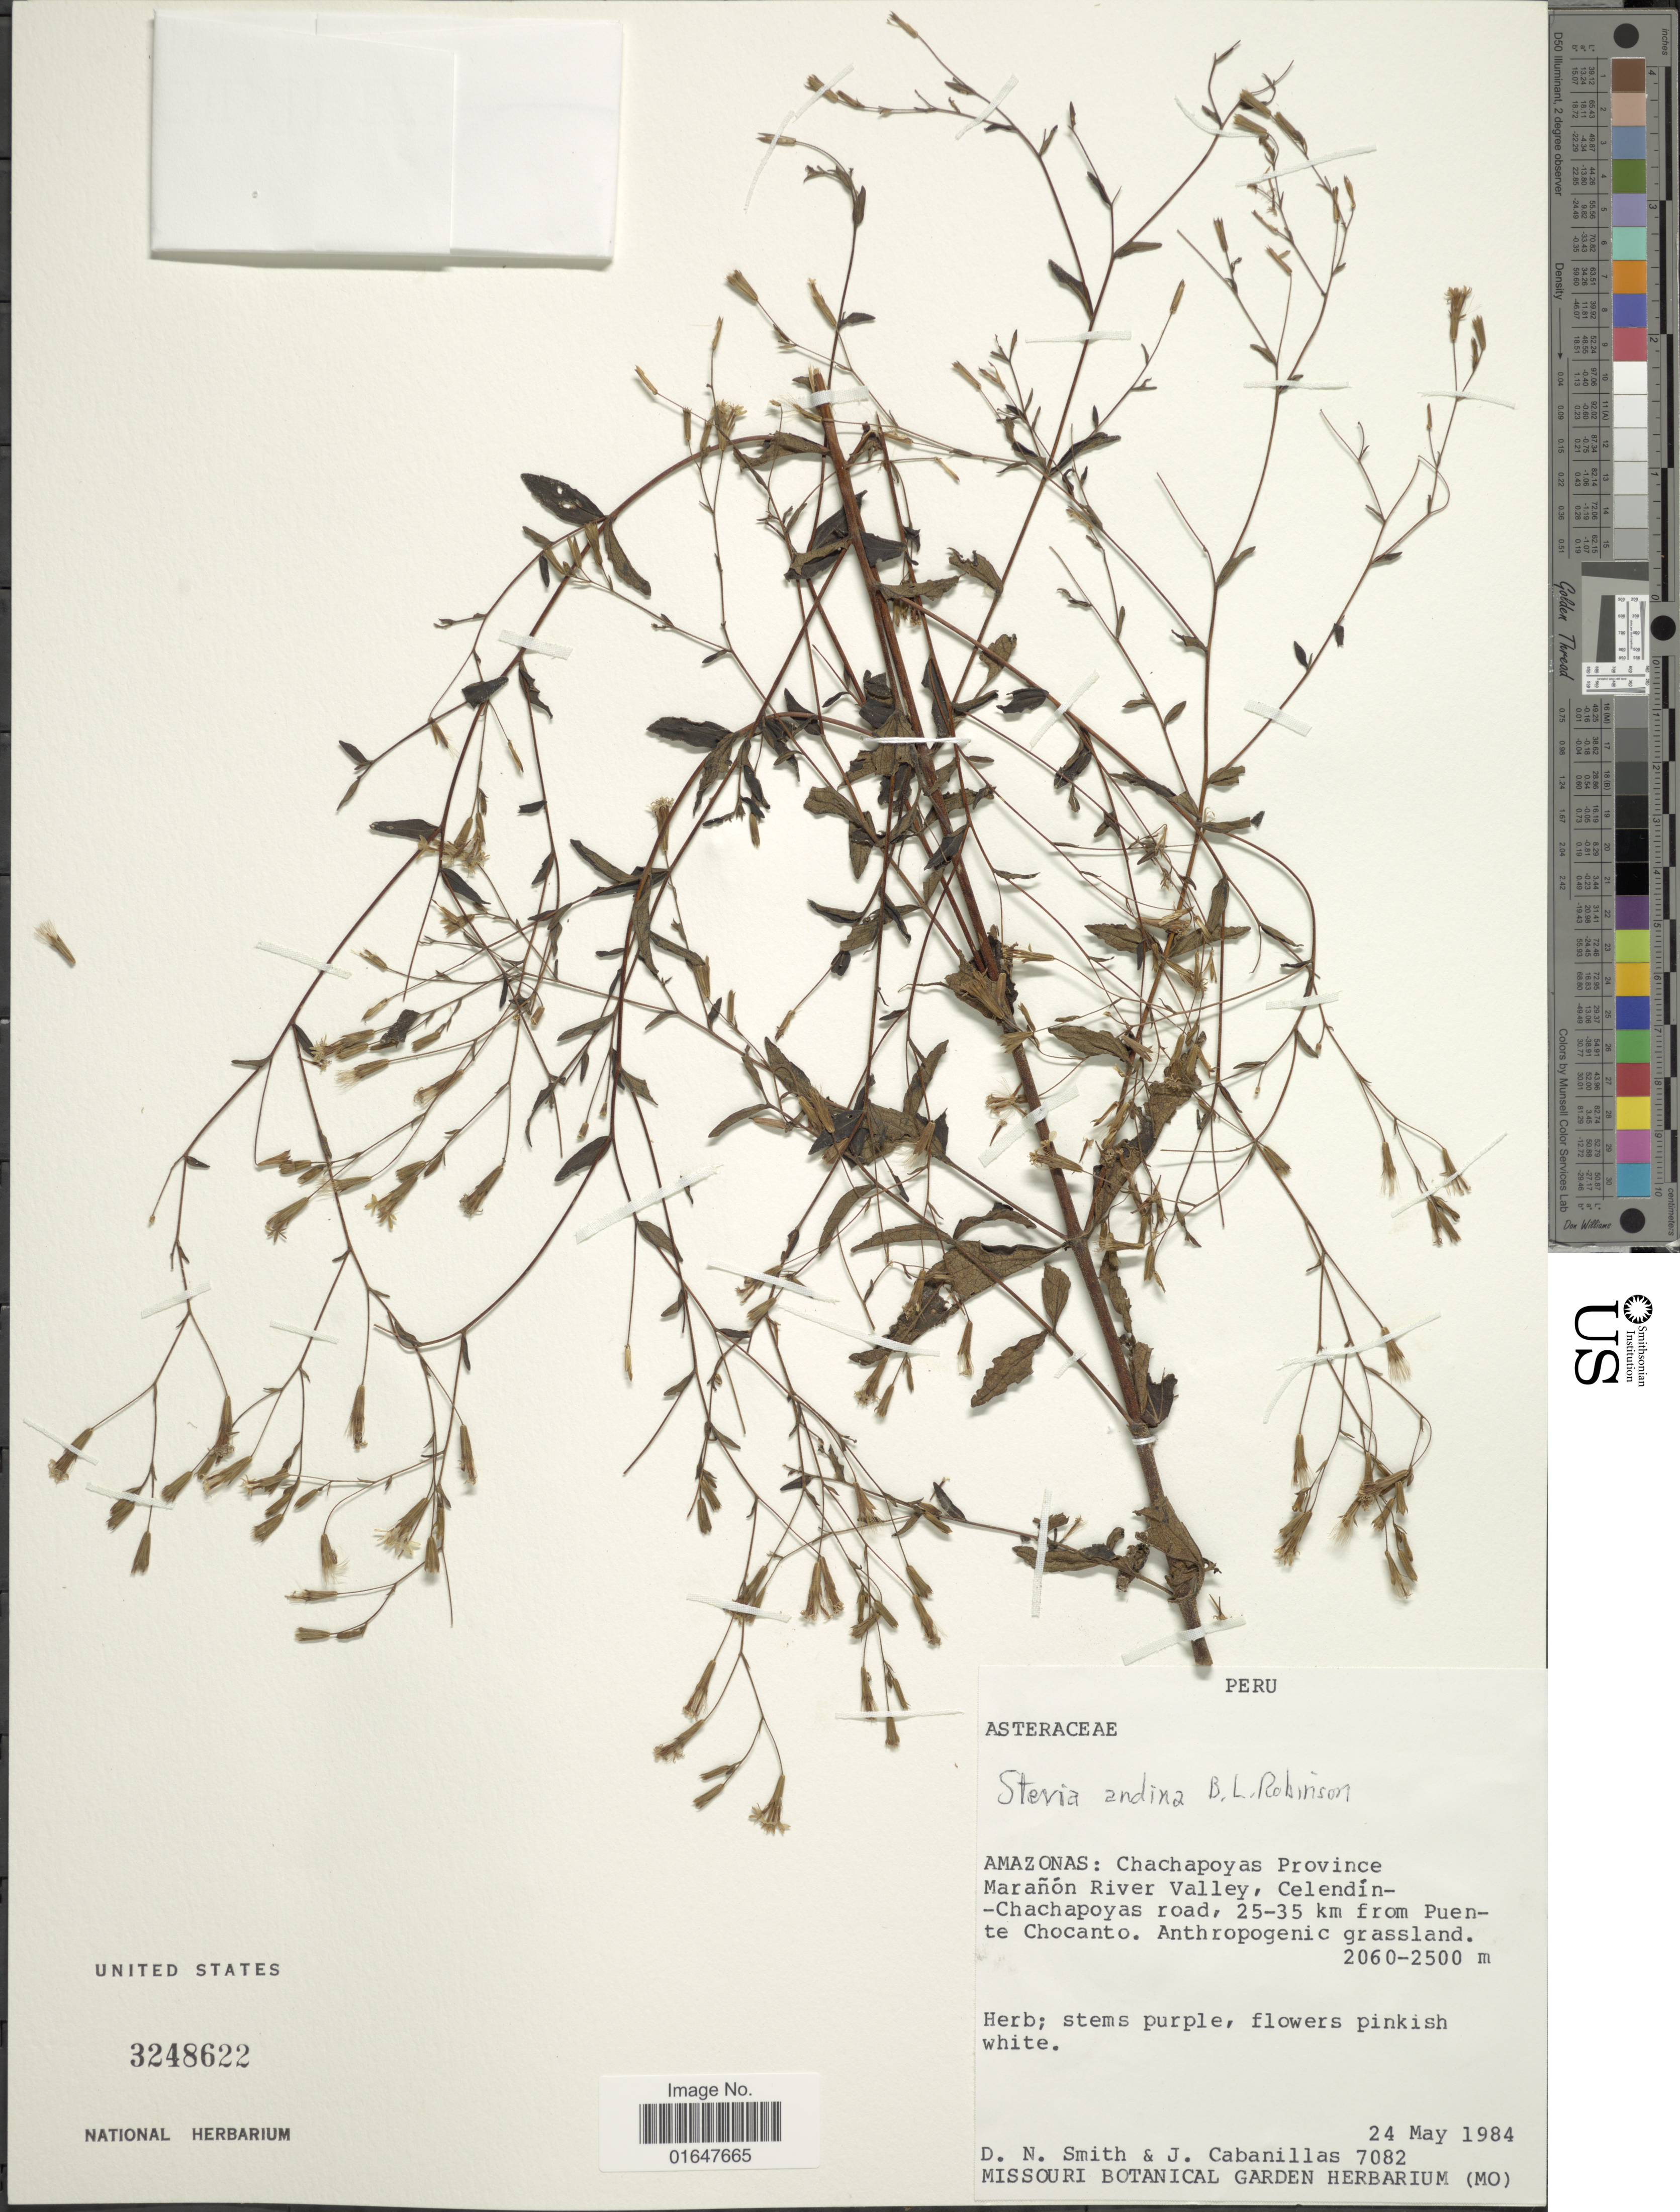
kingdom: Plantae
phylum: Tracheophyta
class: Magnoliopsida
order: Asterales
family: Asteraceae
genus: Stevia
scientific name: Stevia andina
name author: B.L. Rob.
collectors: D. Smith & J. Cabanillas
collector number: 7082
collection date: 1984-05-24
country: Peru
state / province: Amazonas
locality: Chachapoyas Province Maranon River Valley, Celendin-Chachapoyas road, 25-35 km from Puente Chocanto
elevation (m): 2060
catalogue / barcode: US 3248622